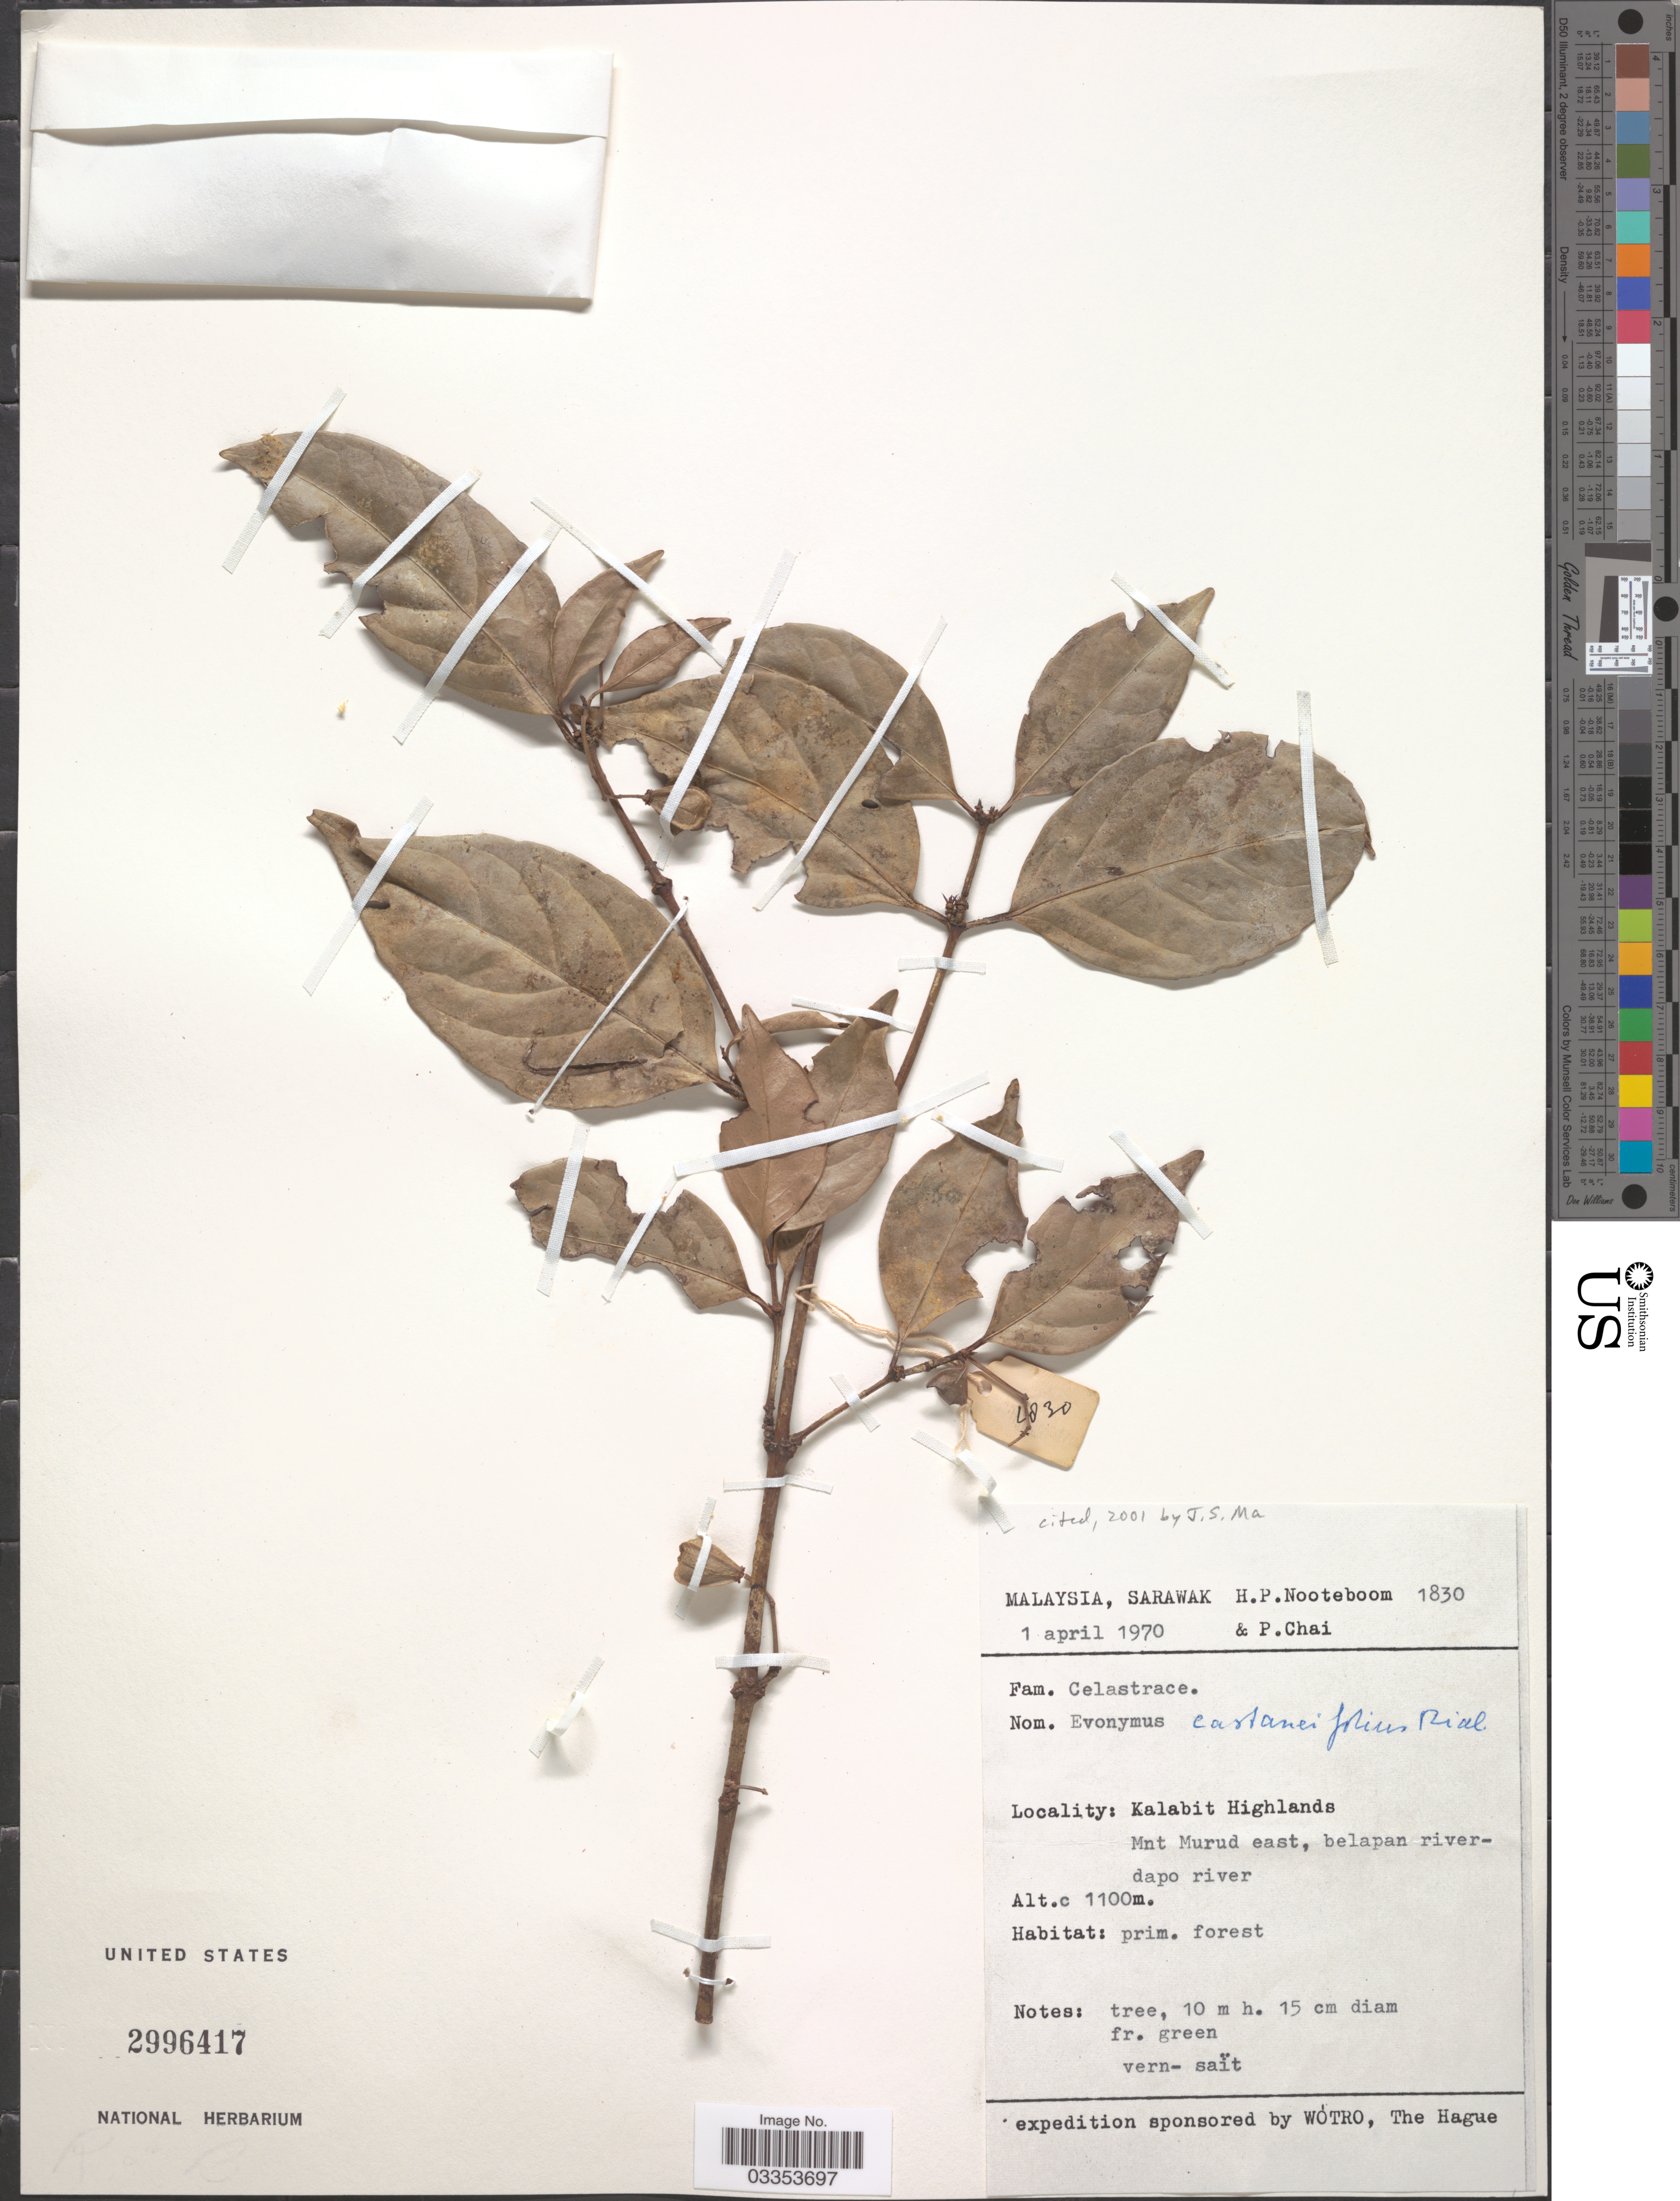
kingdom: Plantae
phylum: Tracheophyta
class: Magnoliopsida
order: Celastrales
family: Celastraceae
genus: Euonymus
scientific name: Euonymus castaneifolius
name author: Ridl.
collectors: H. P. Nooteboom & P. Chai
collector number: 1830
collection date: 1970-04-01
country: Malaysia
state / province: Sarawak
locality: Kalabit Highlands. Mnt Murud east, belapan river-dapo river.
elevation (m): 1100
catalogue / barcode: US 2996417